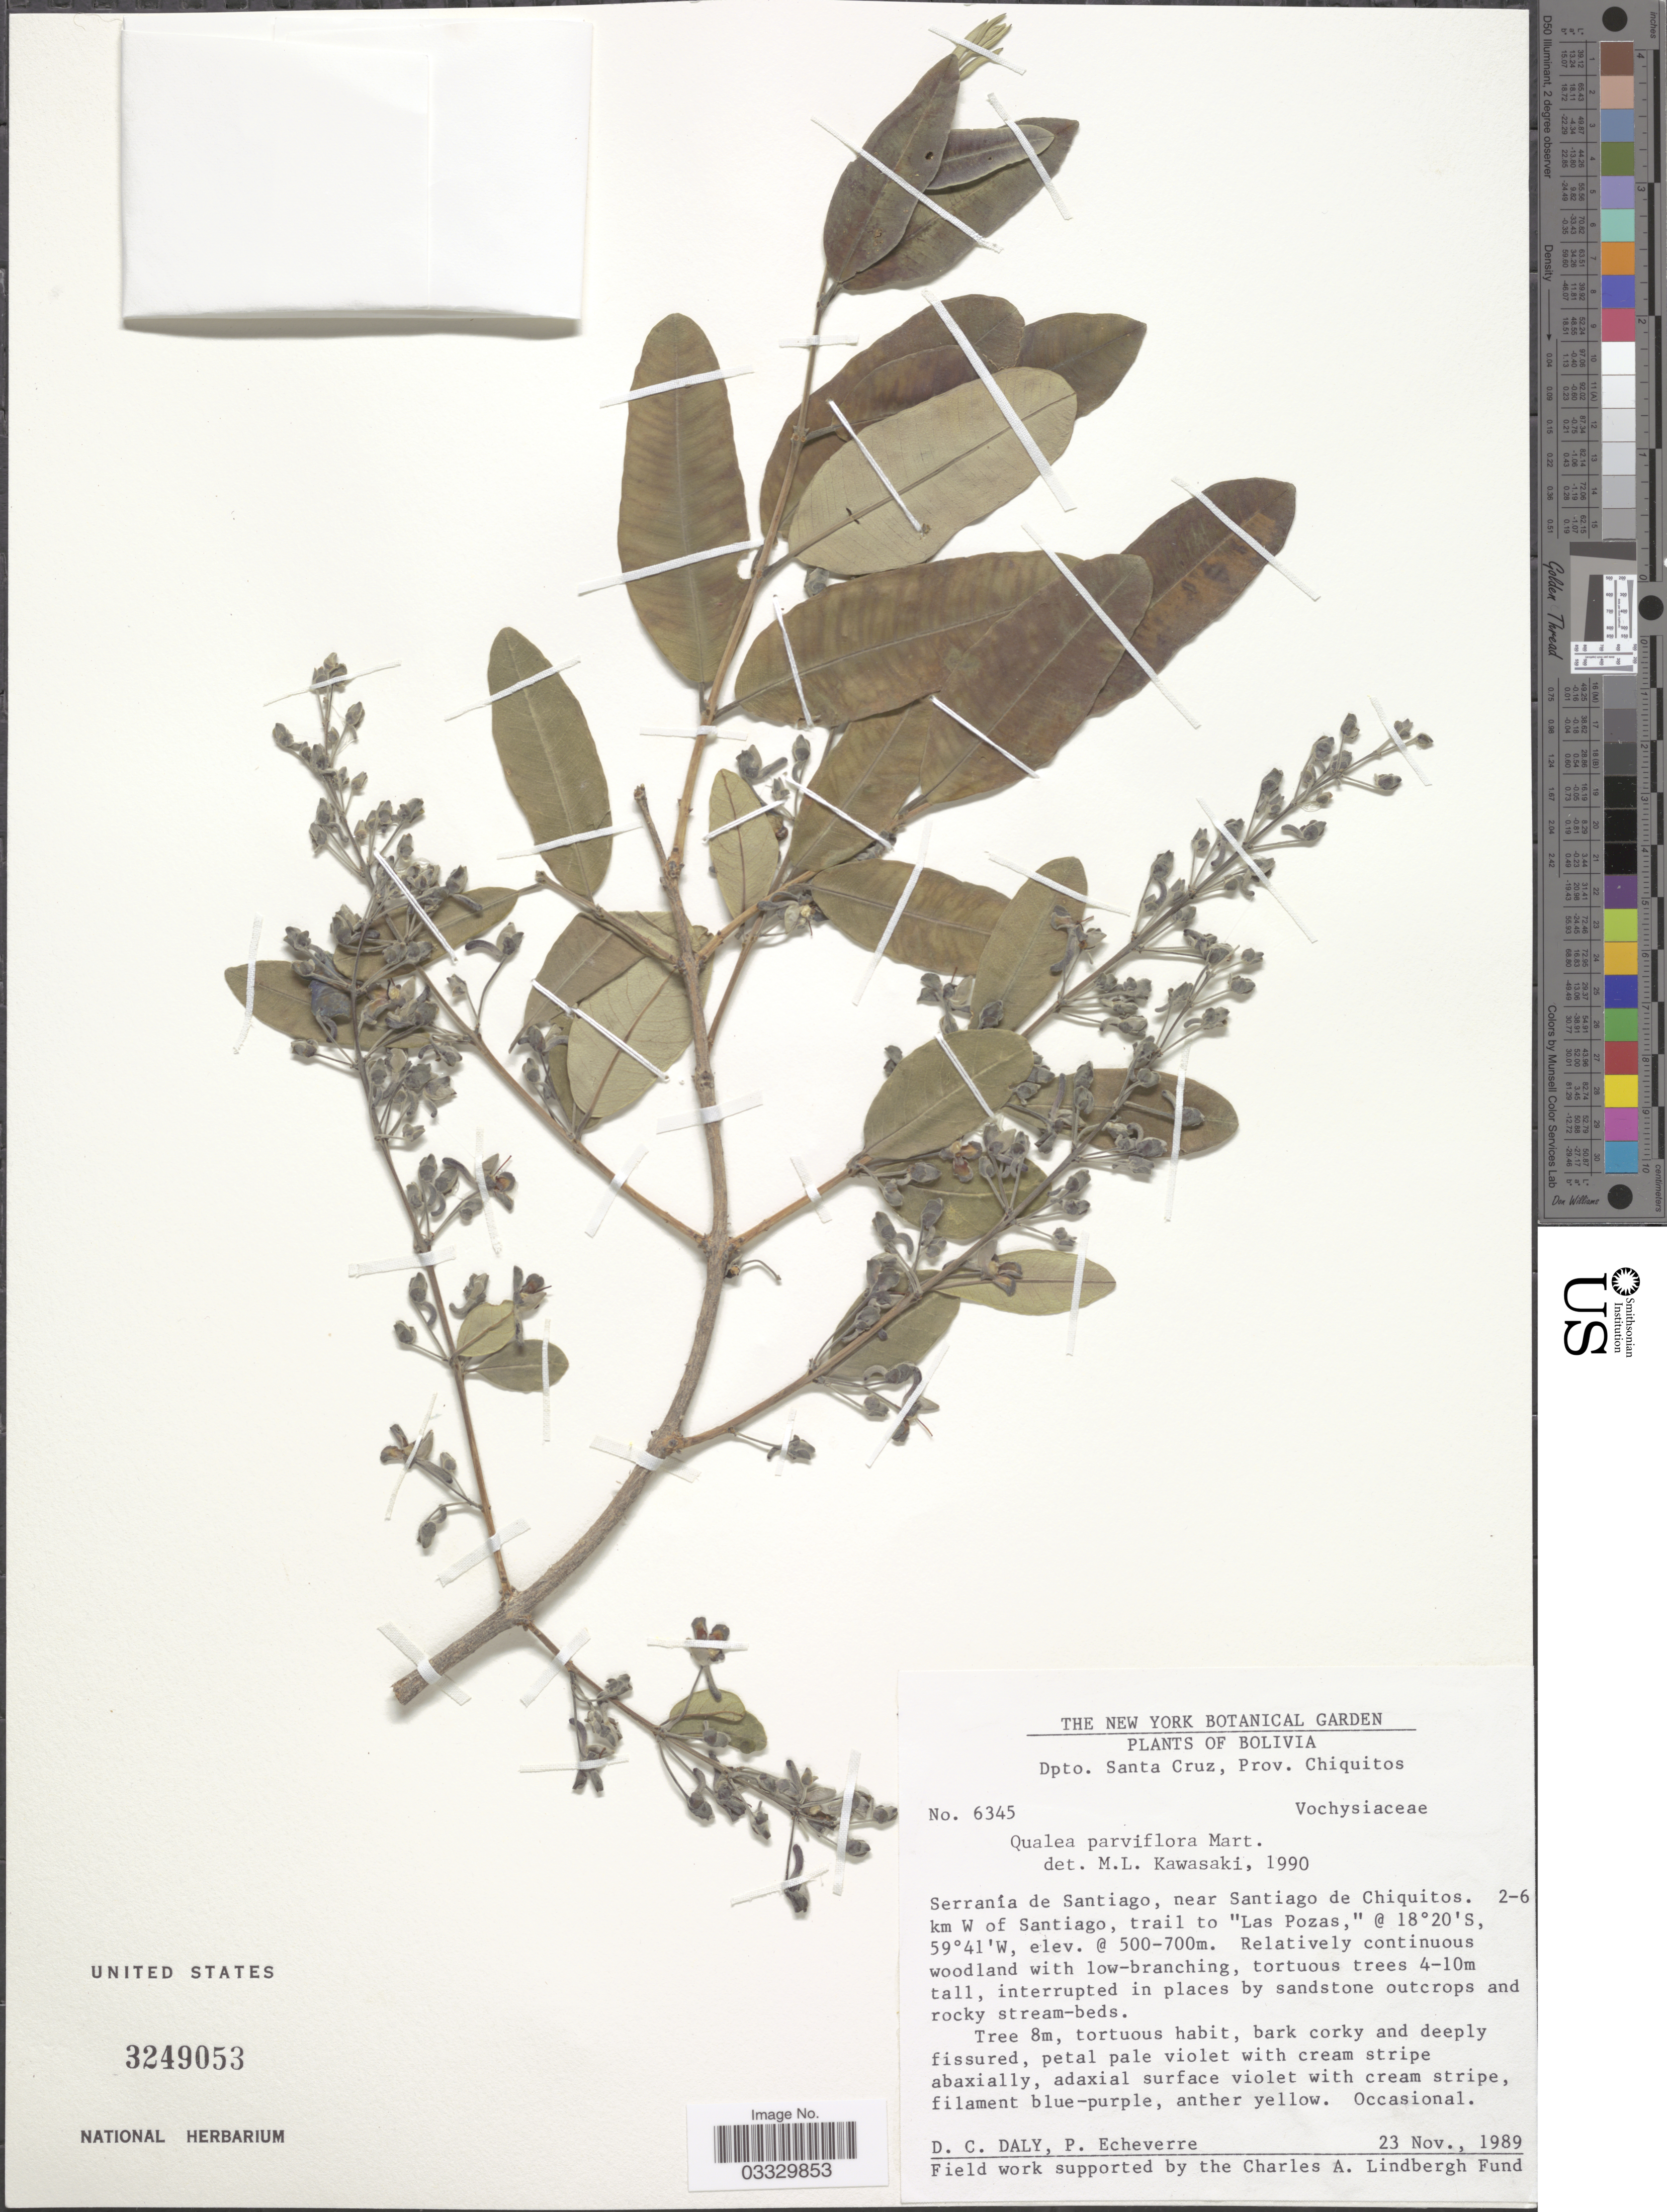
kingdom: Plantae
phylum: Tracheophyta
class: Magnoliopsida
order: Myrtales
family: Vochysiaceae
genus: Qualea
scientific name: Qualea parviflora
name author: Mart.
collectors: D. C. Daly & P. Echeverre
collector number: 6345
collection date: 1989-11-23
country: Bolivia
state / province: Santa Cruz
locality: Dpto. Santa Cruz, Prov. Chiquitos. Serranía de Santiago, near Santiago de Chiquitos. 2-6 km W of Santiago, trail to "Las Pozas,".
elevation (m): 500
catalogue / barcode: US 3249053